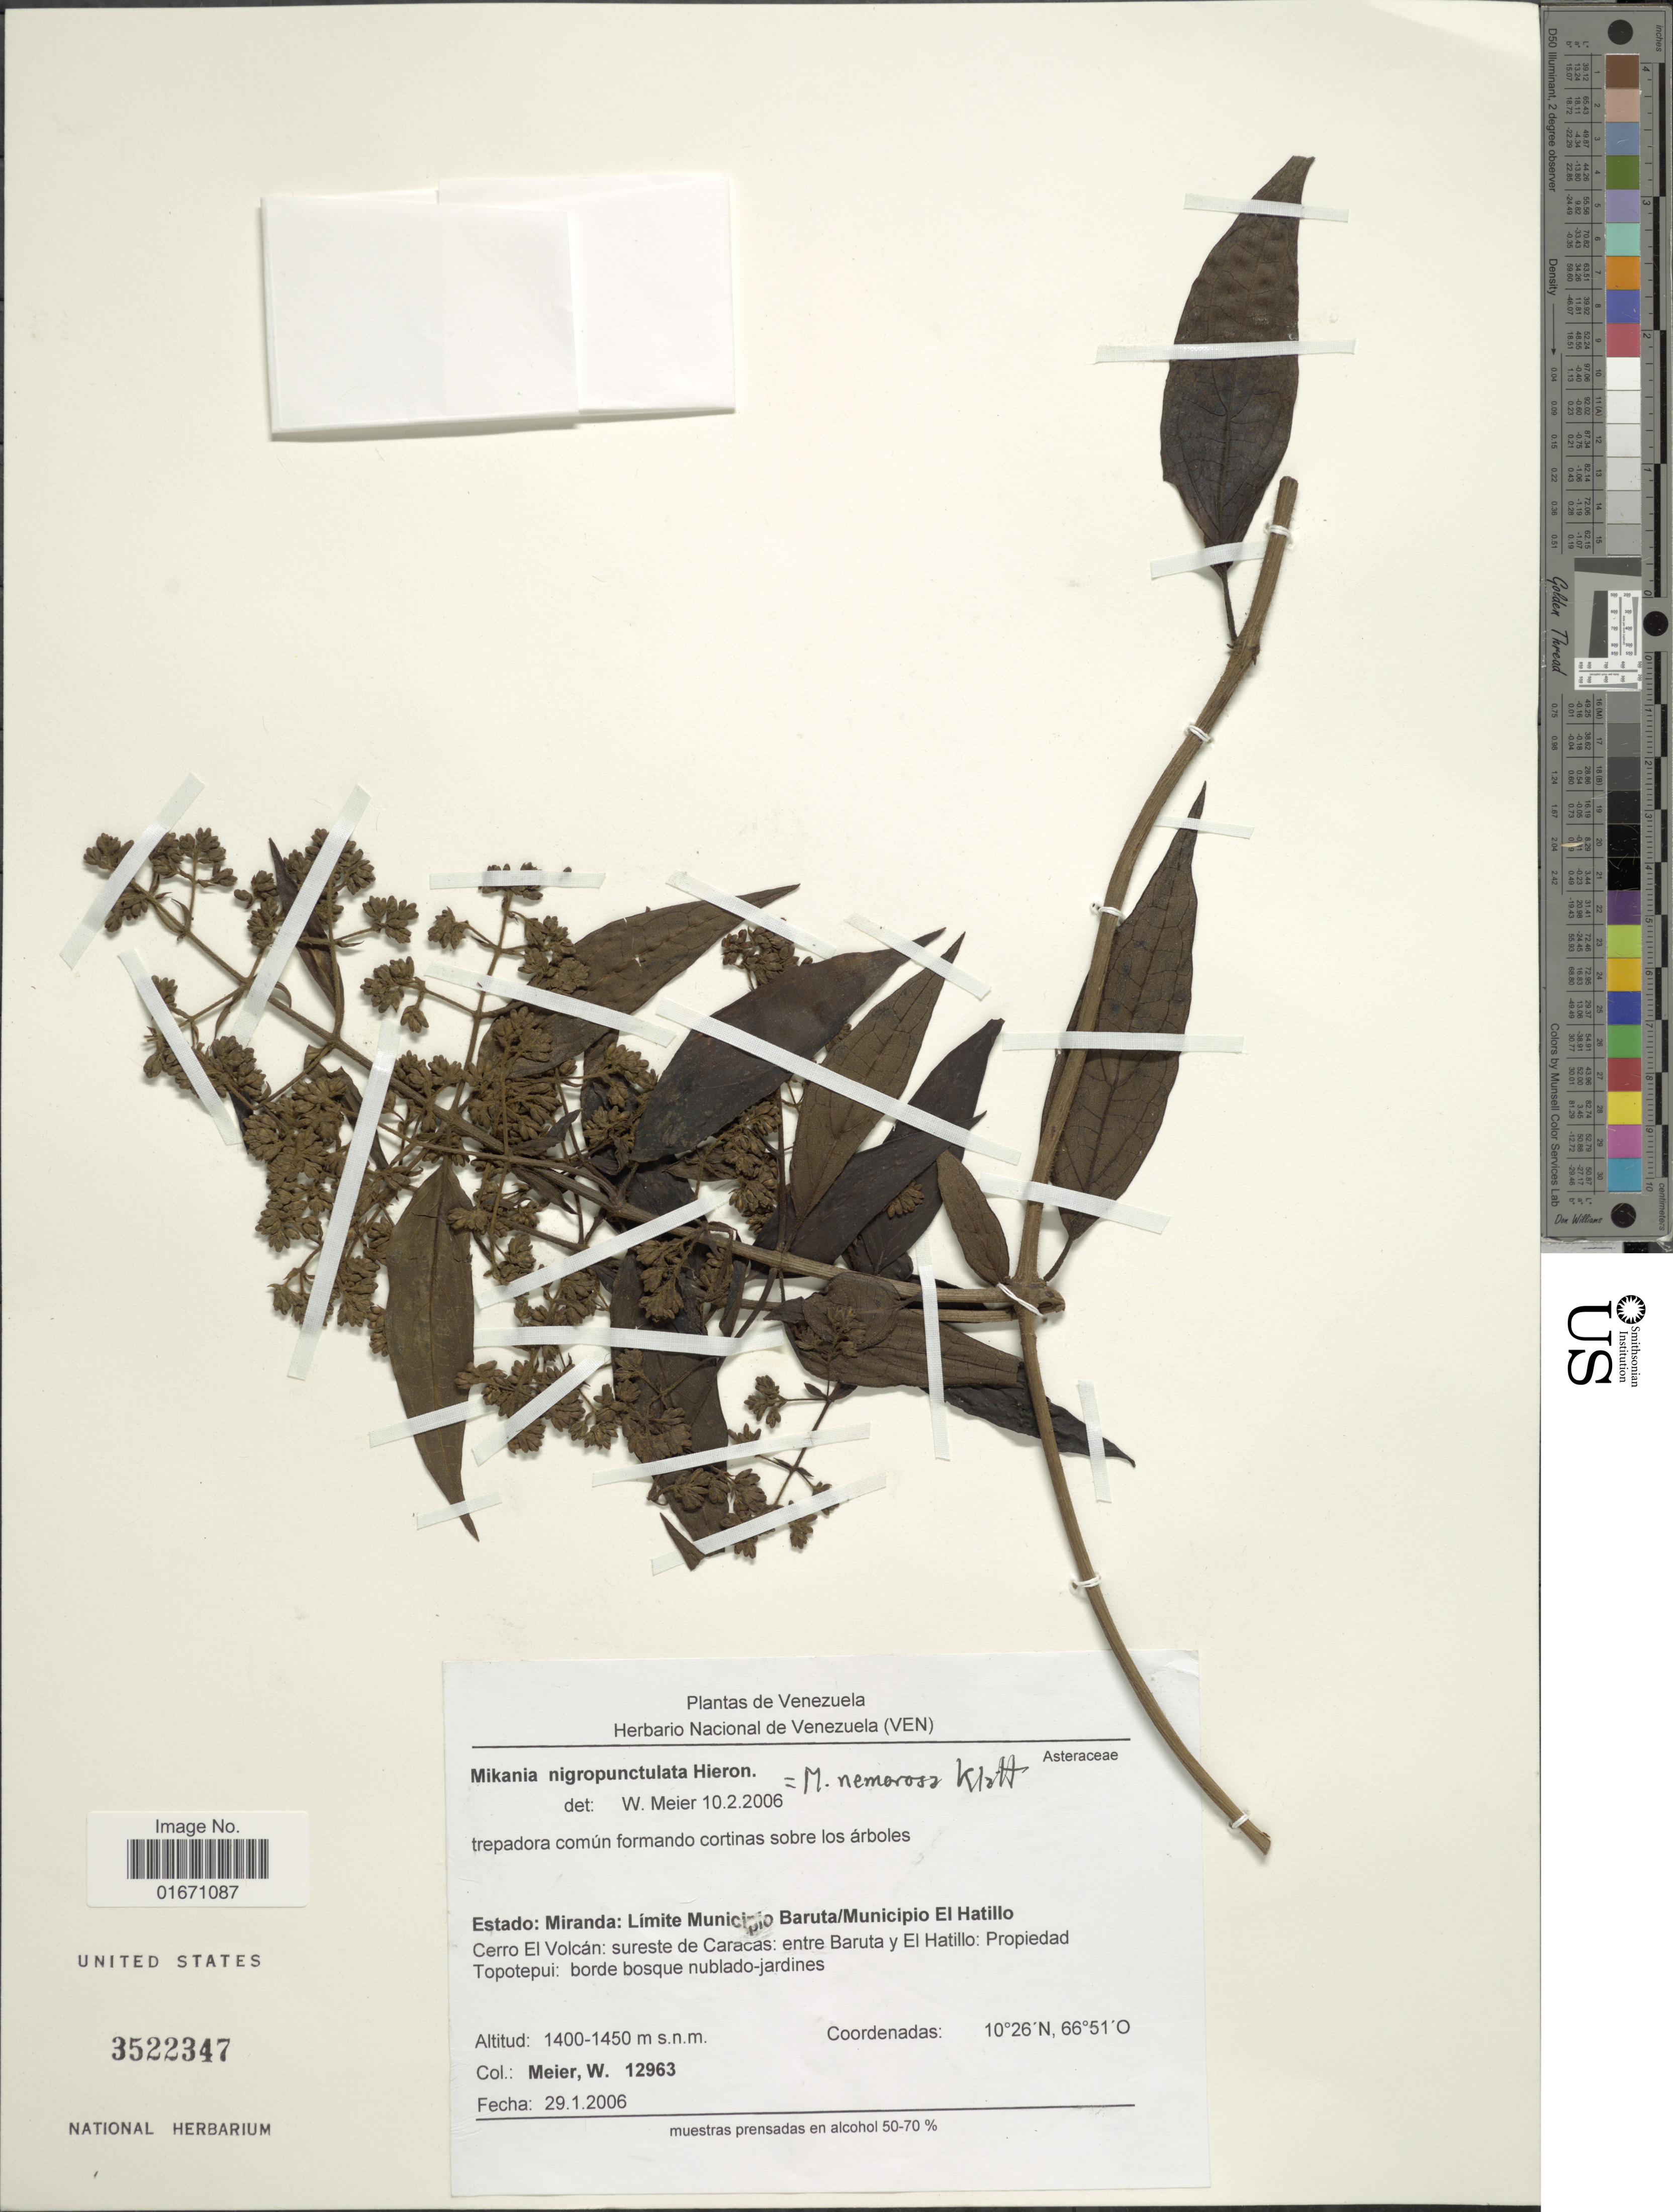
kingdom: Plantae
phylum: Tracheophyta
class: Magnoliopsida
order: Asterales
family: Asteraceae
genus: Mikania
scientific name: Mikania nigropunctulata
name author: Hieron.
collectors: W. Meier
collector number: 12963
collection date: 2006-01-29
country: Venezuela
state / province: Miranda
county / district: Baruta / El Hatillo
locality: Cerro El Volcan, sureste de Caracas, entre Baruta y El Hatillo, Propiedad Topotepui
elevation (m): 1400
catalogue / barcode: US 3522347